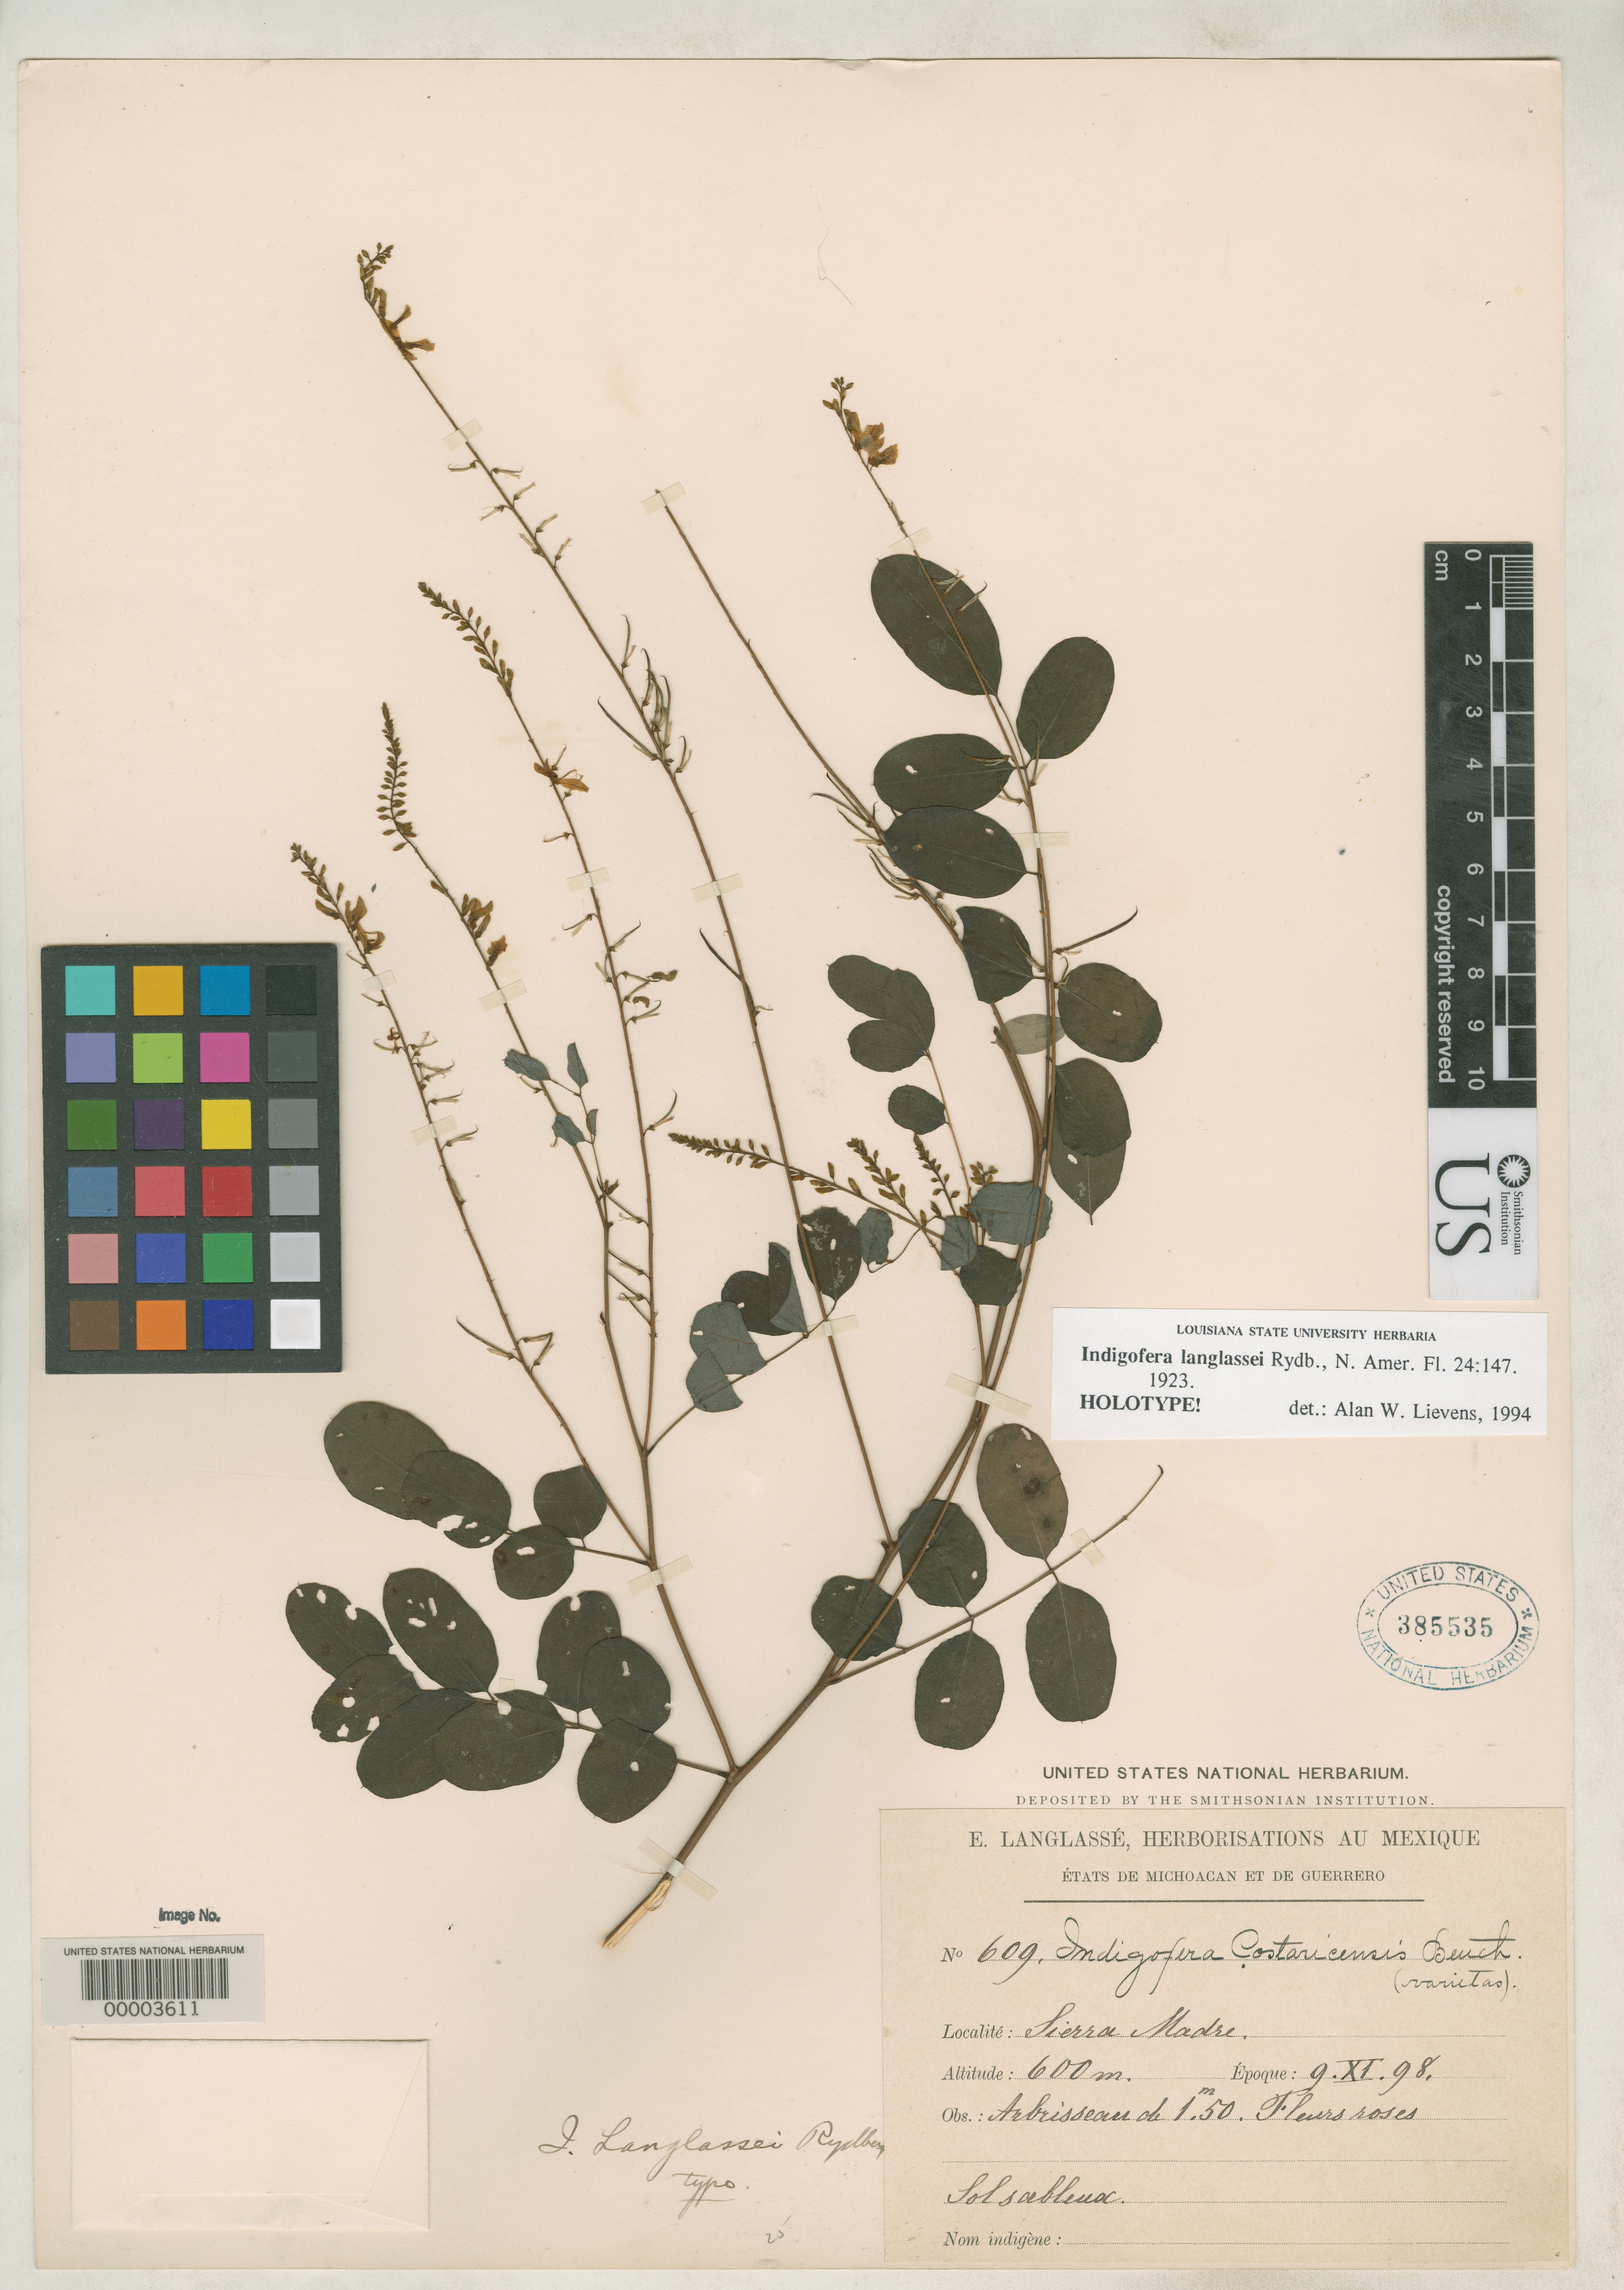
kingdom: Plantae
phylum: Tracheophyta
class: Magnoliopsida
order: Fabales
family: Fabaceae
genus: Indigofera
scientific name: Indigofera langlassei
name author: Rydb.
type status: Holotype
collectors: E. Langlassé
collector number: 609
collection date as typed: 11 Nov 1898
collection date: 1898-11-11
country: Mexico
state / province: Guerrero / Michoacán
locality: Sierra Madre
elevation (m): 600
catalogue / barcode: US 385535